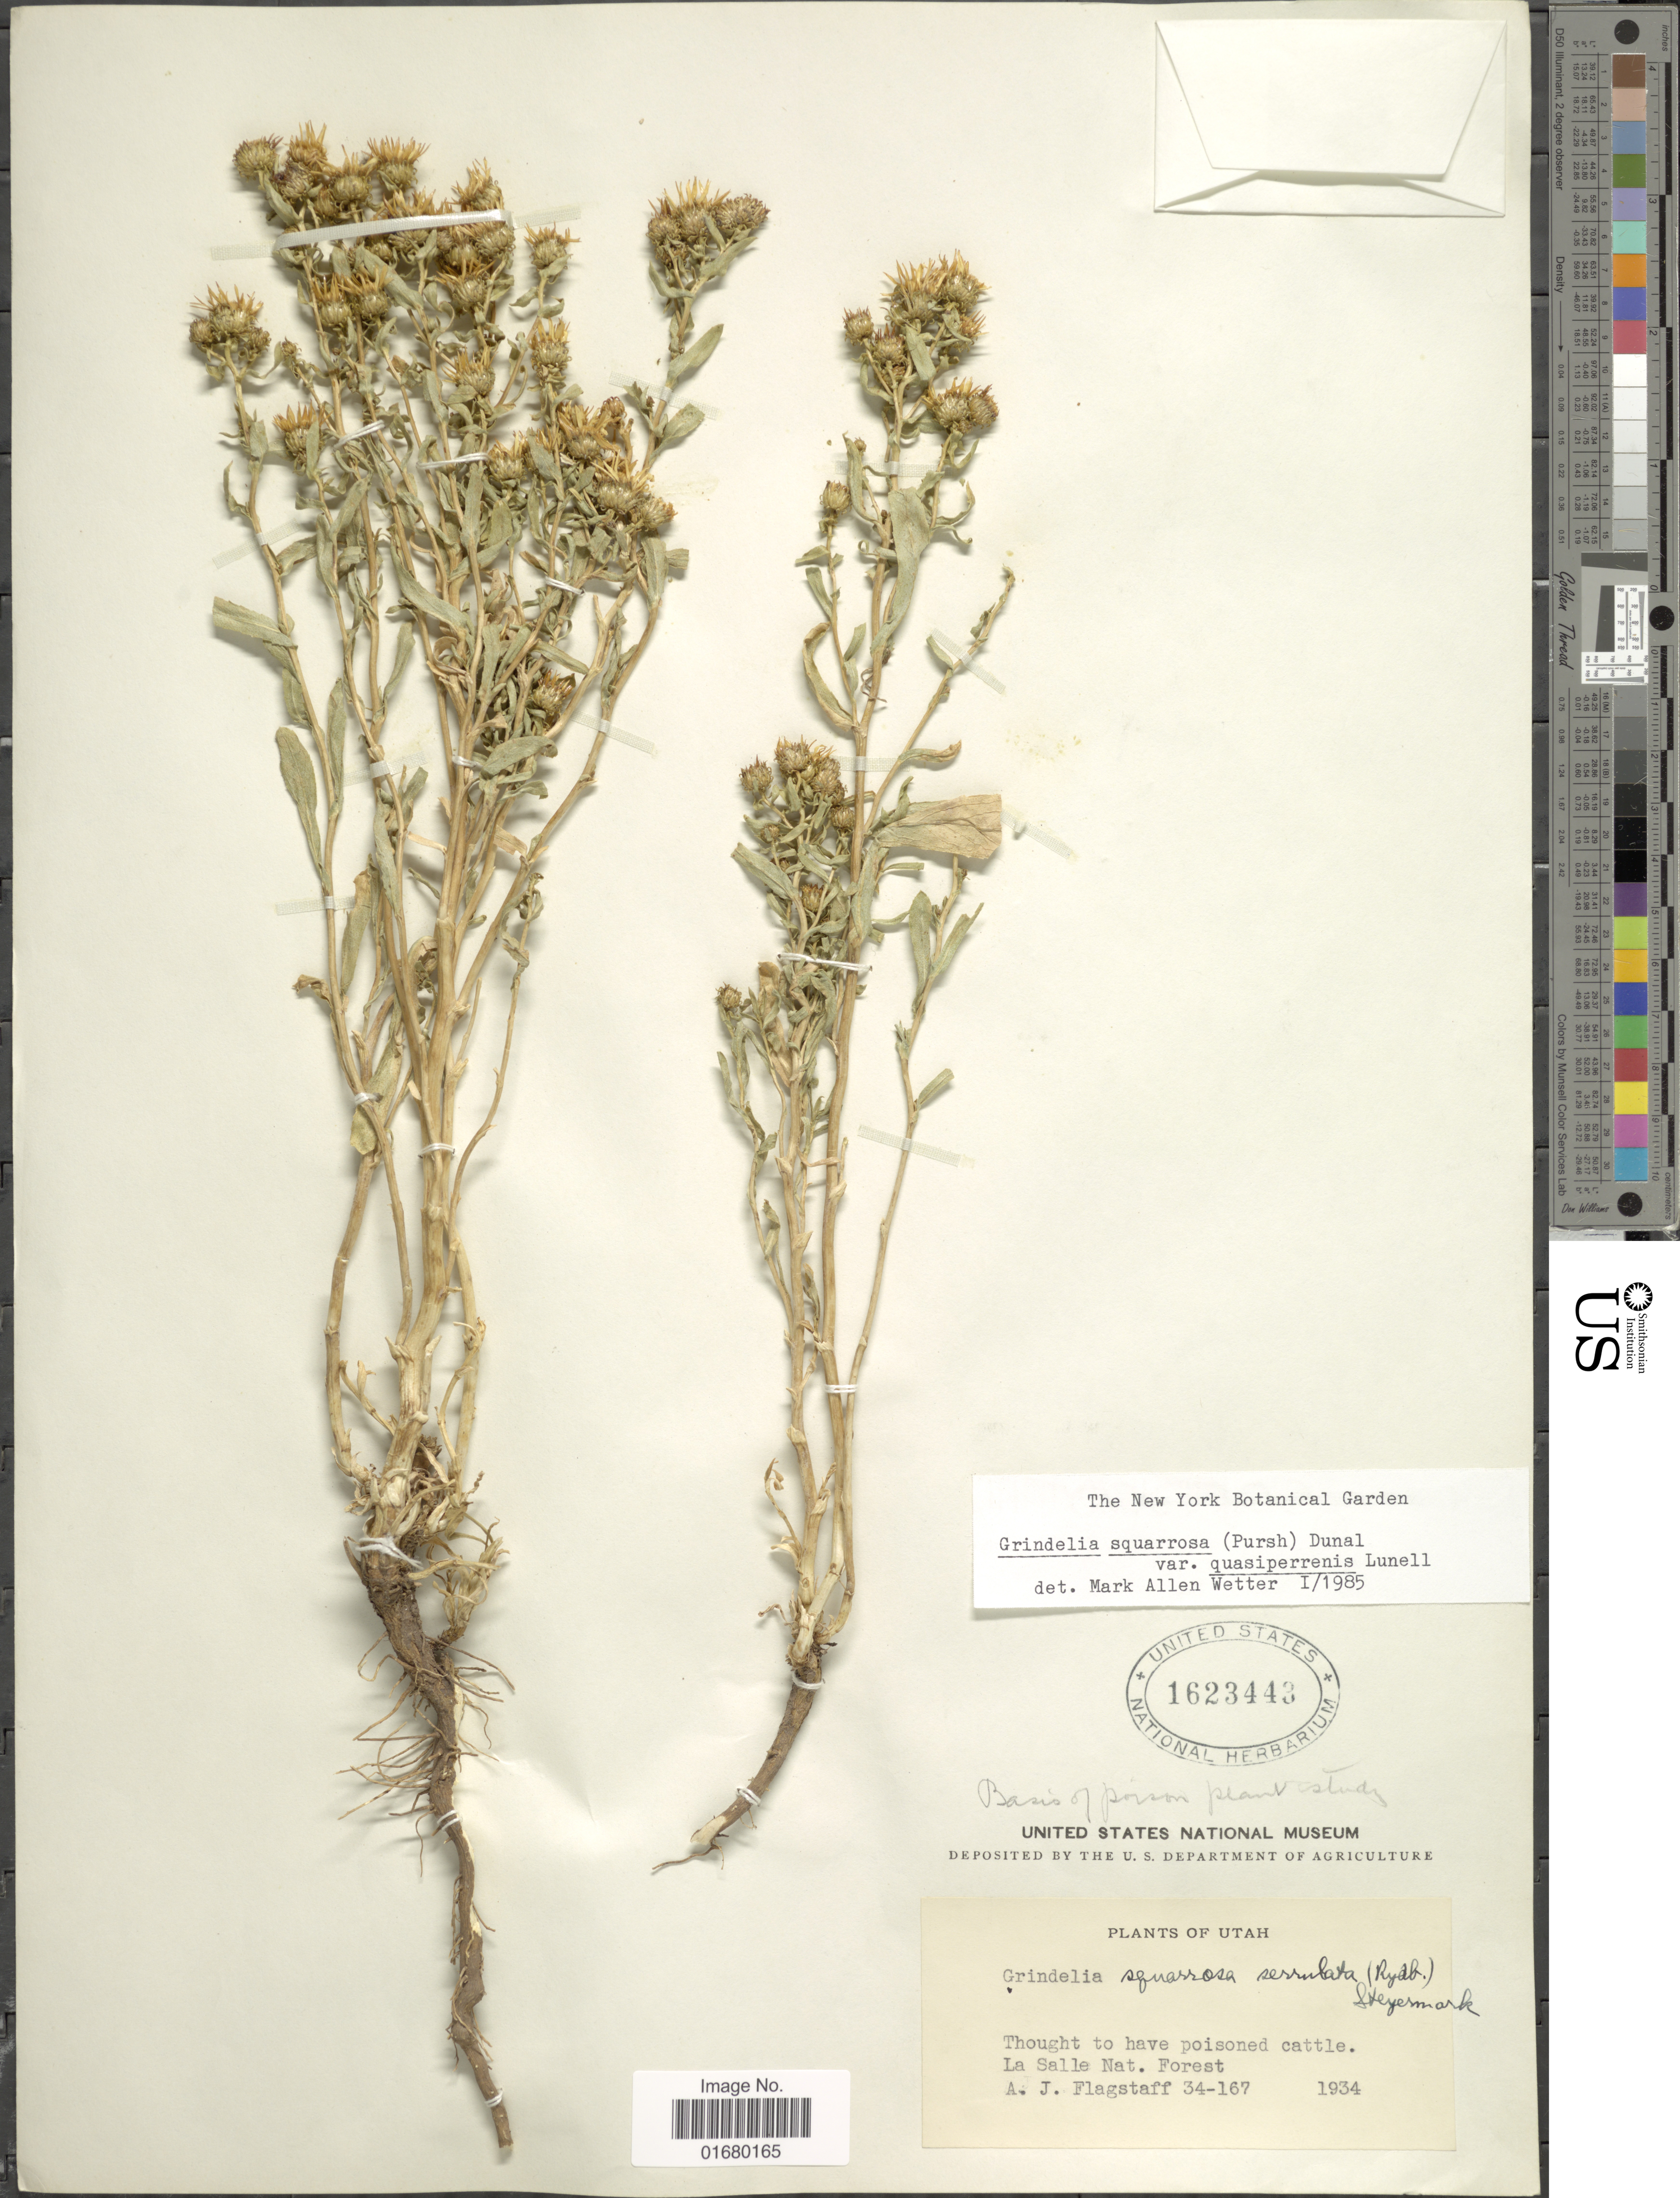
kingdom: Plantae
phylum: Tracheophyta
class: Magnoliopsida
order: Asterales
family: Asteraceae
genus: Grindelia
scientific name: Grindelia squarrosa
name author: (Pursh) Dunal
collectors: A. Flagstaff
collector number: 34-167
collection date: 1934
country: United States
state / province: Utah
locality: La Salle Nat. Forest.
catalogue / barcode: US 1623443